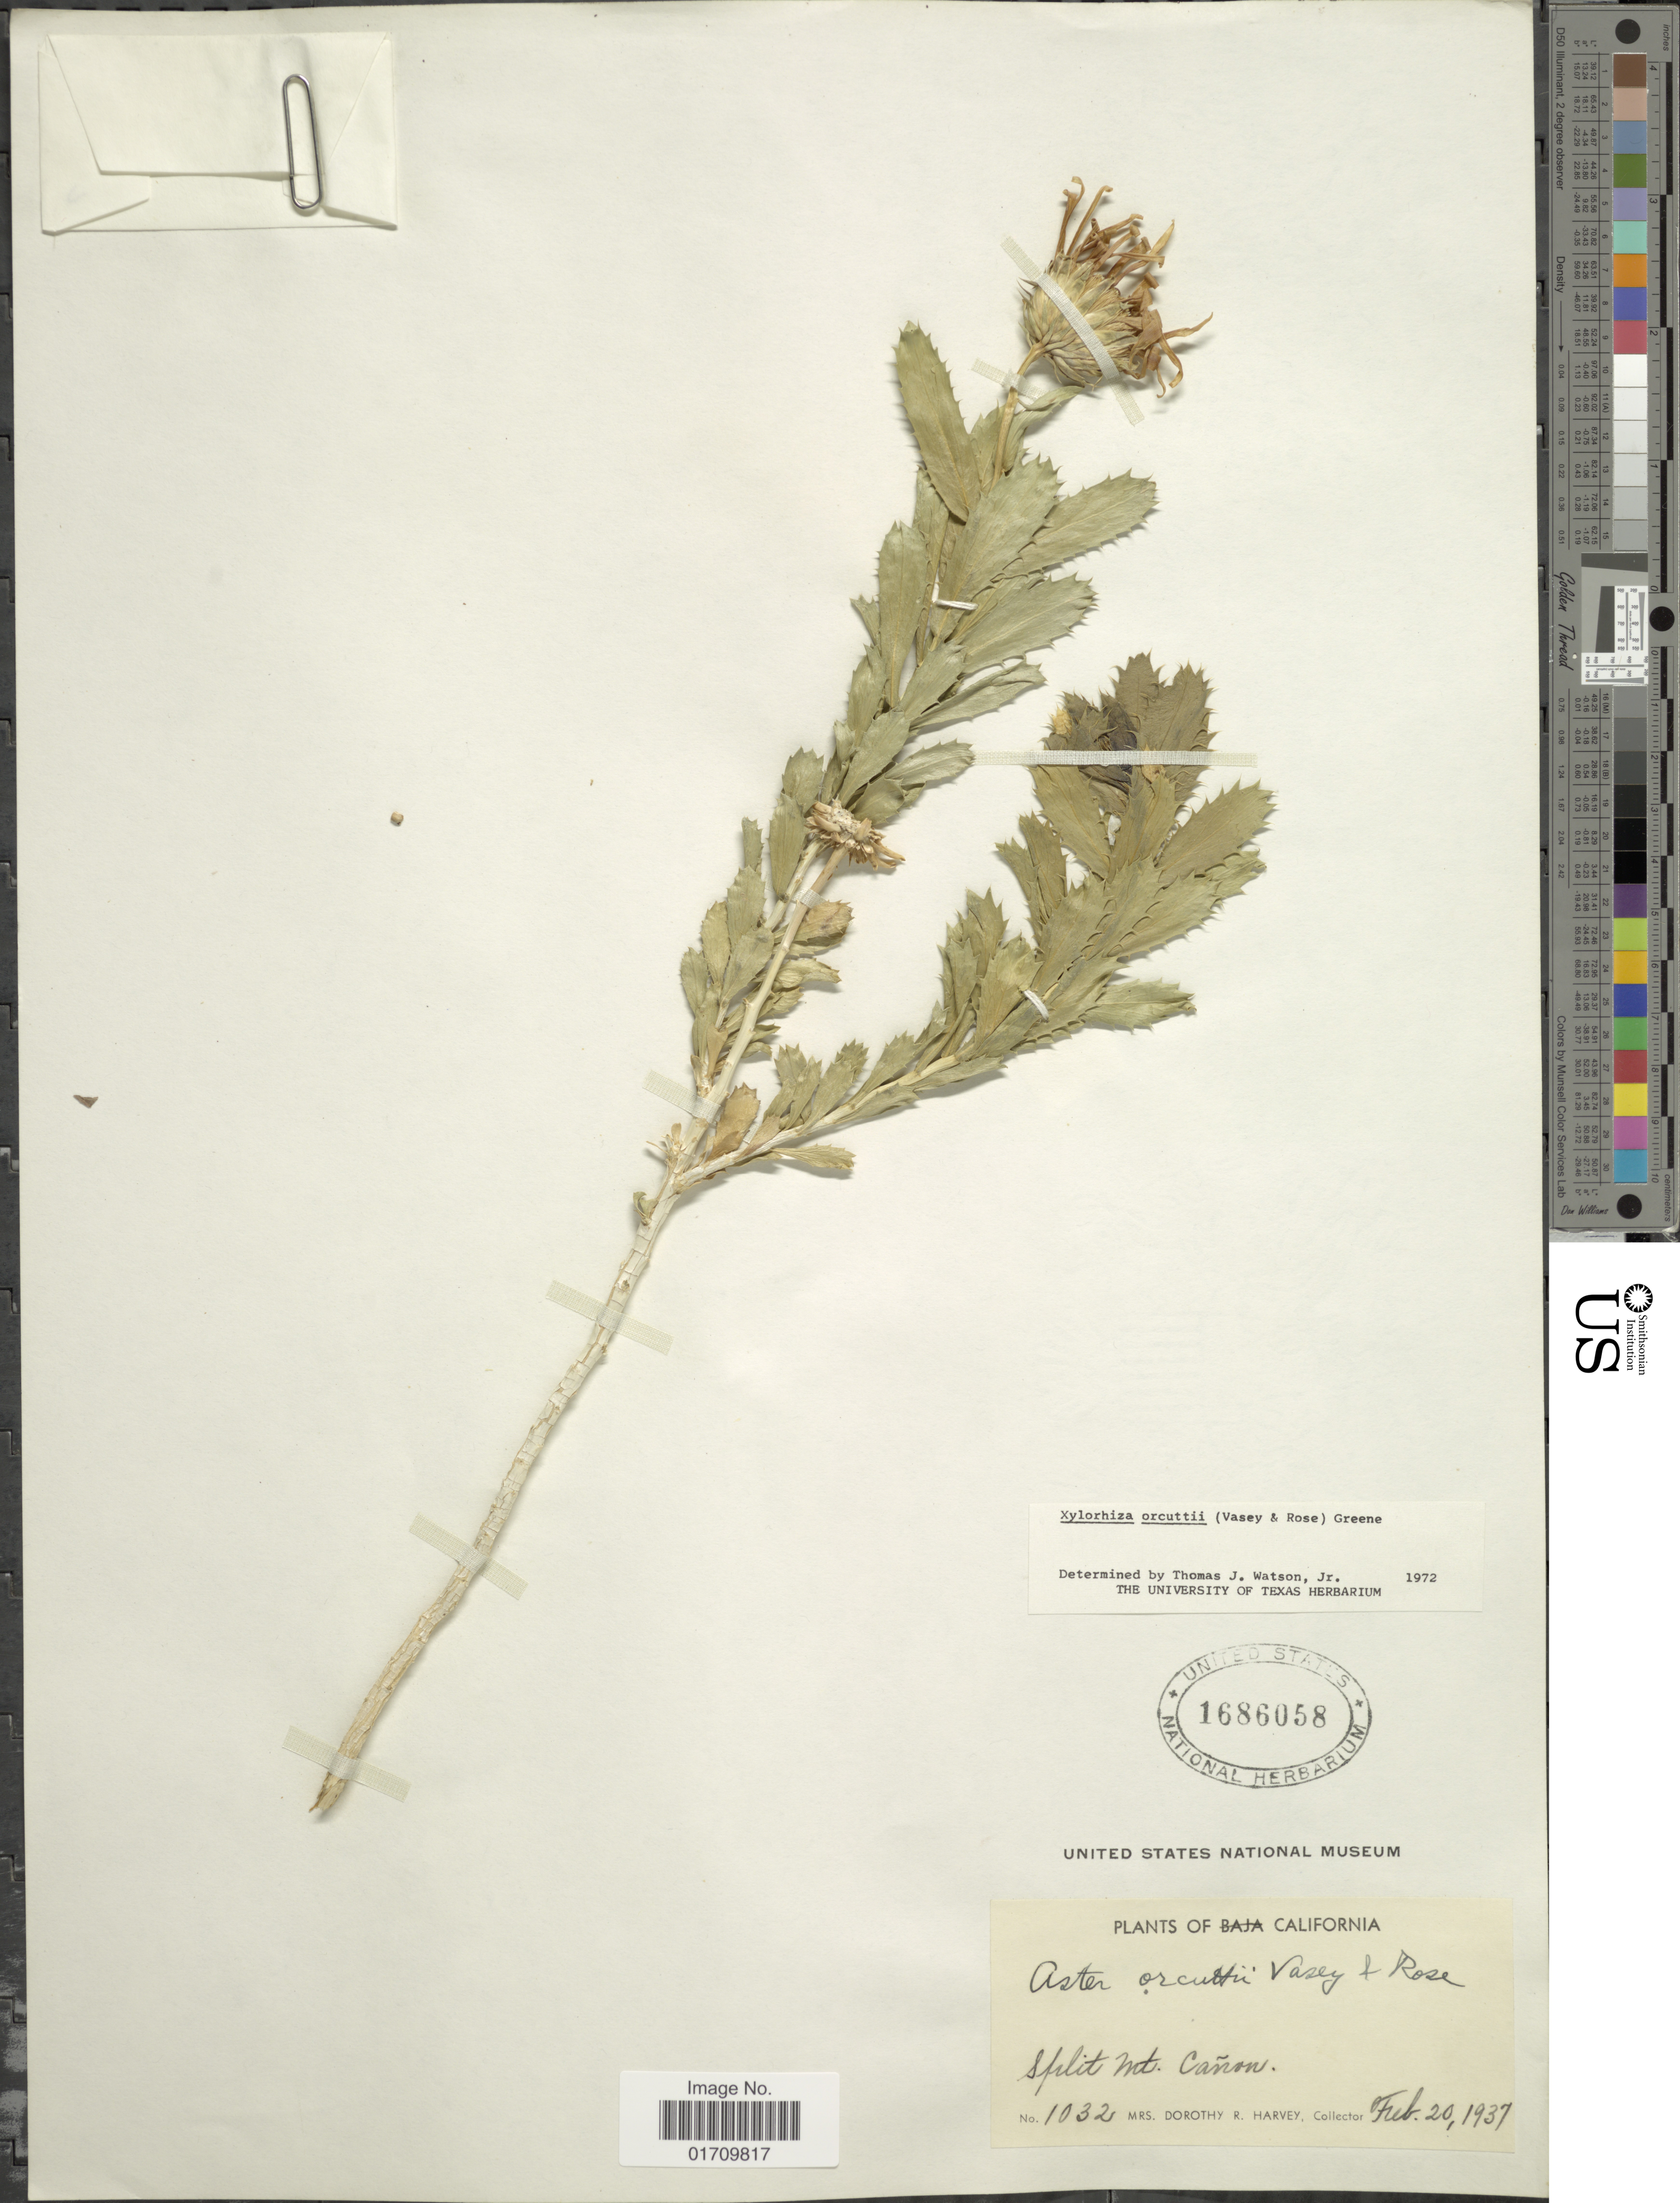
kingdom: Plantae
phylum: Tracheophyta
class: Magnoliopsida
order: Asterales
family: Asteraceae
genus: Xylorhiza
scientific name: Xylorhiza orcuttii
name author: (A. Gray) Greene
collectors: Harvey, Mrs. D. R.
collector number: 1032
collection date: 1937-02-20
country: United States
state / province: California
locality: Split Mt. Canon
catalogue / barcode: US 1686058